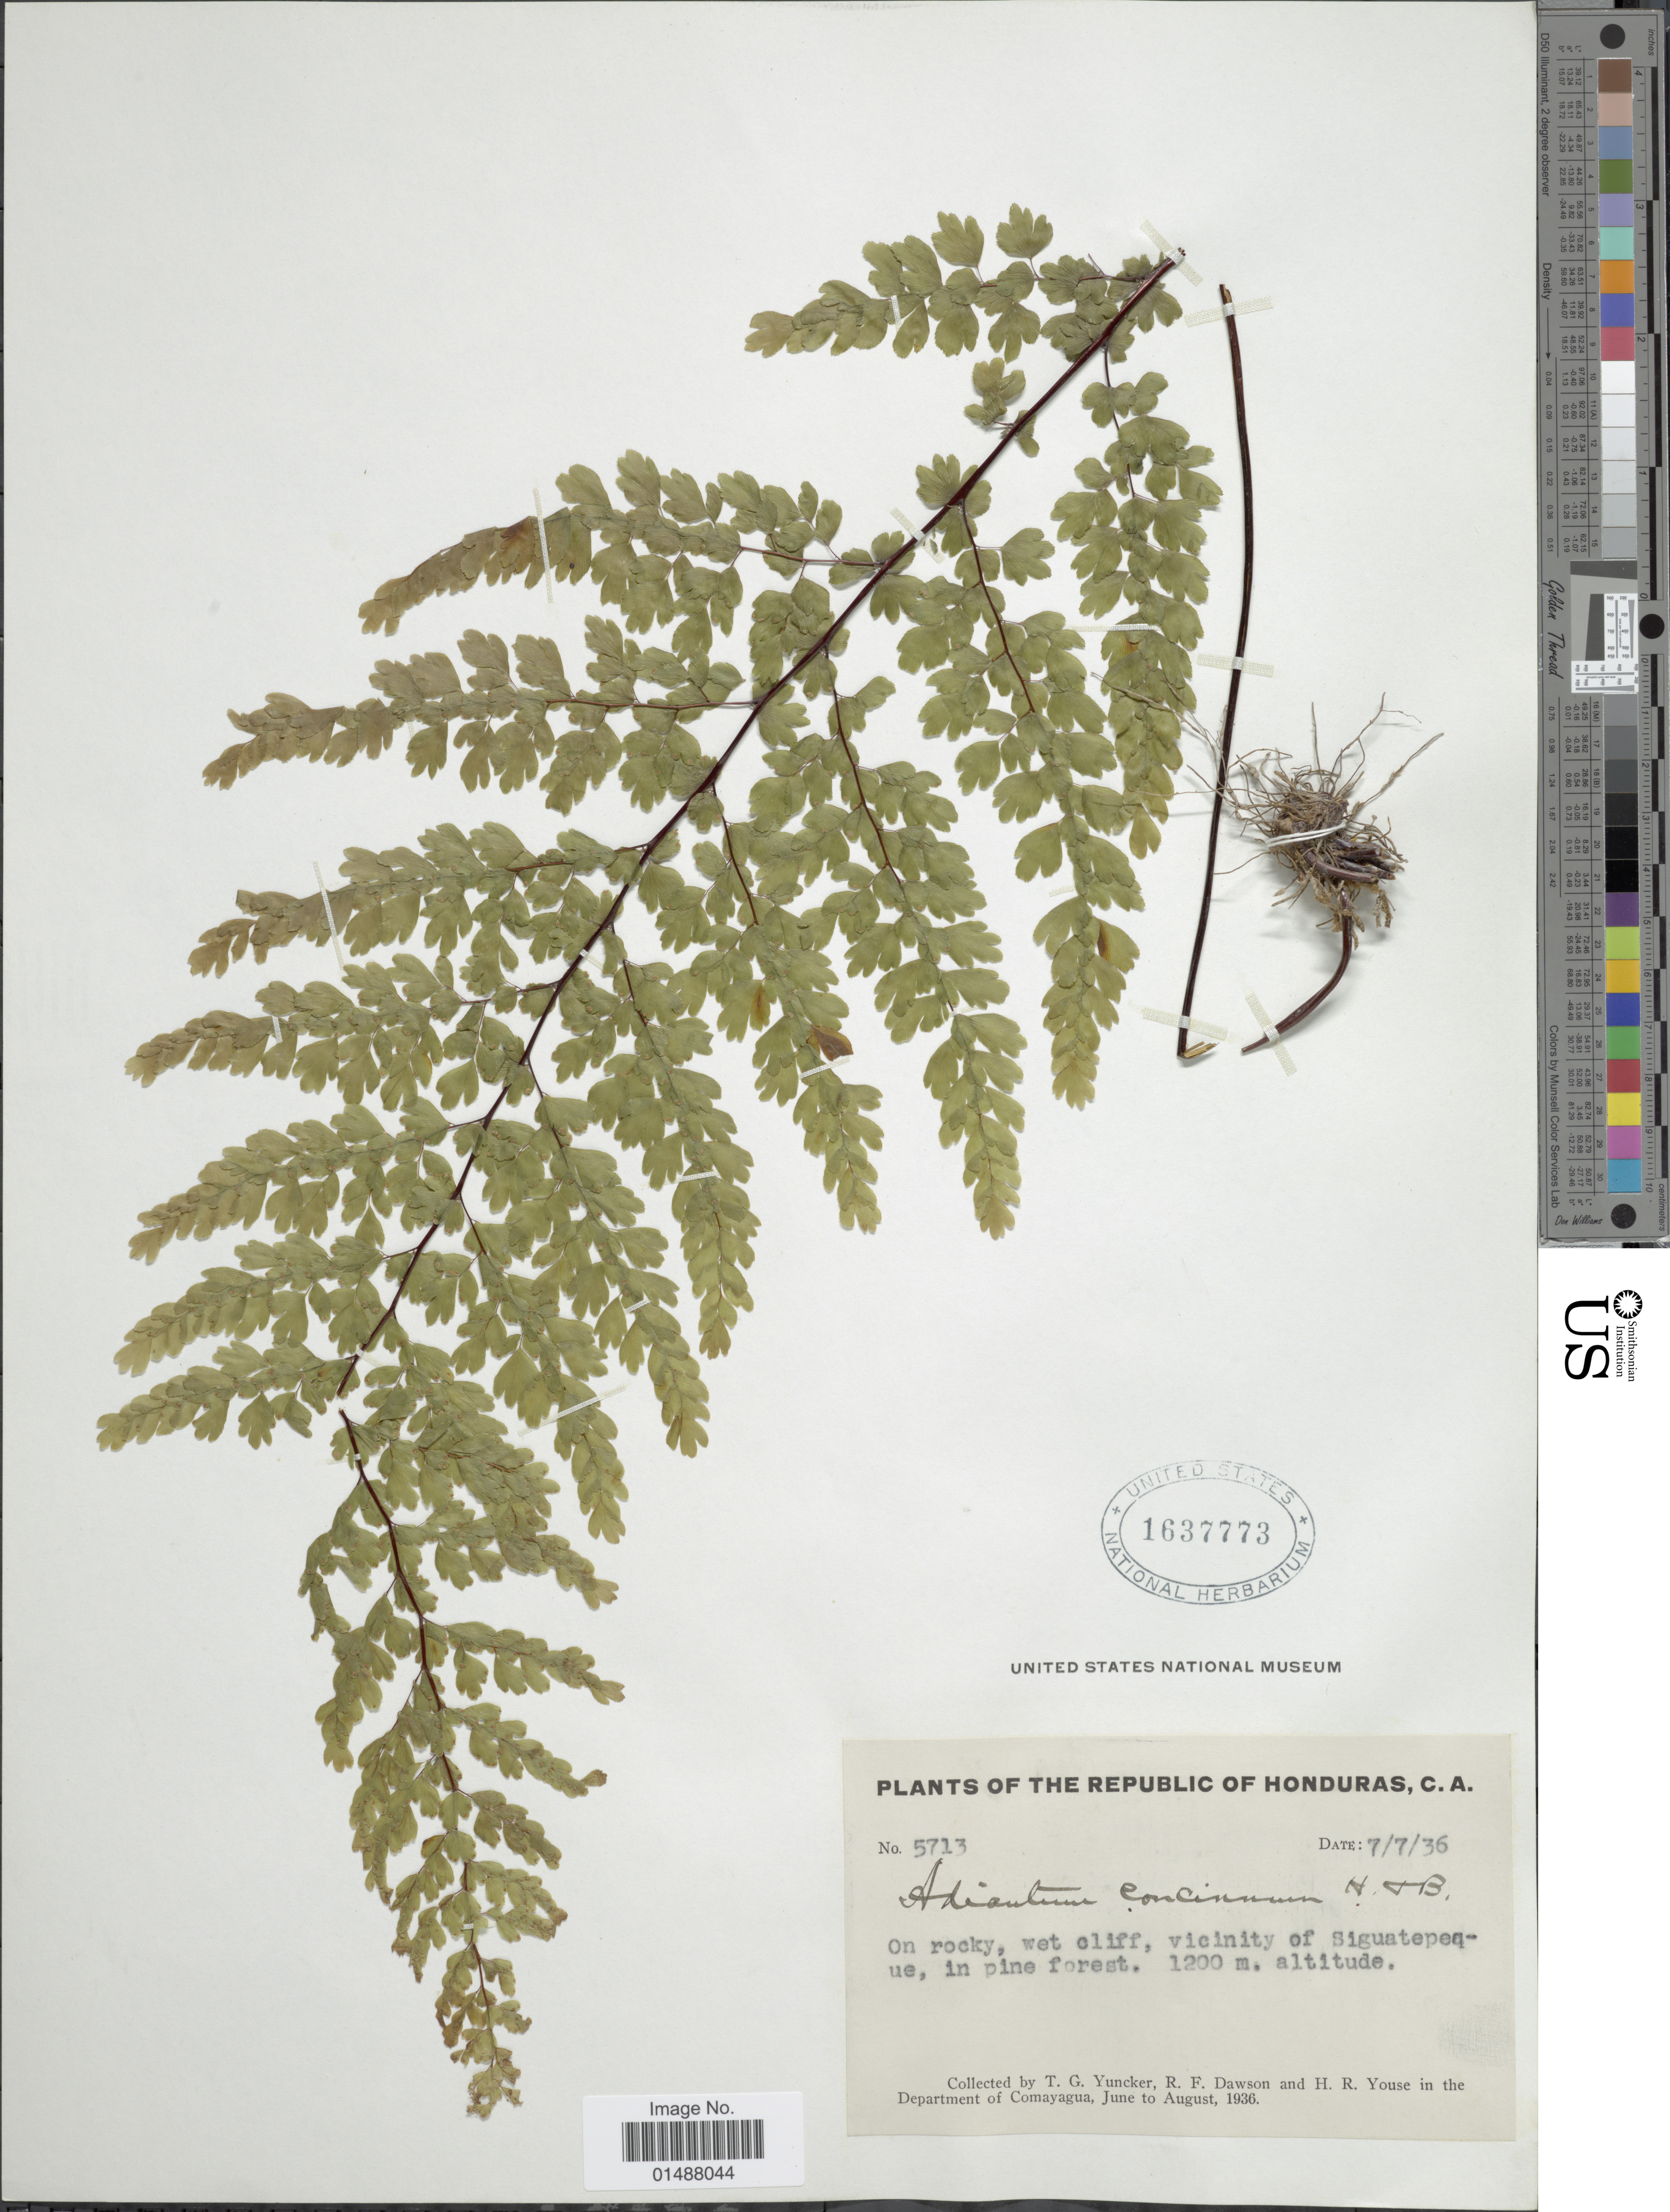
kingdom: Plantae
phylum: Tracheophyta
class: Polypodiopsida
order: Polypodiales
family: Pteridaceae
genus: Adiantum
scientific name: Adiantum concinnum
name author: Humb. & Bonpl. ex Willd.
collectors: T. G. Yuncker, R. F. Dawson & H. Youse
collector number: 5713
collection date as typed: Transcribed d/m/y: 7/7/36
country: Honduras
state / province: Comayagua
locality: On rocky, wet cliff, vicinity of Siguatepeque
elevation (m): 1200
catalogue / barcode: US 1637773